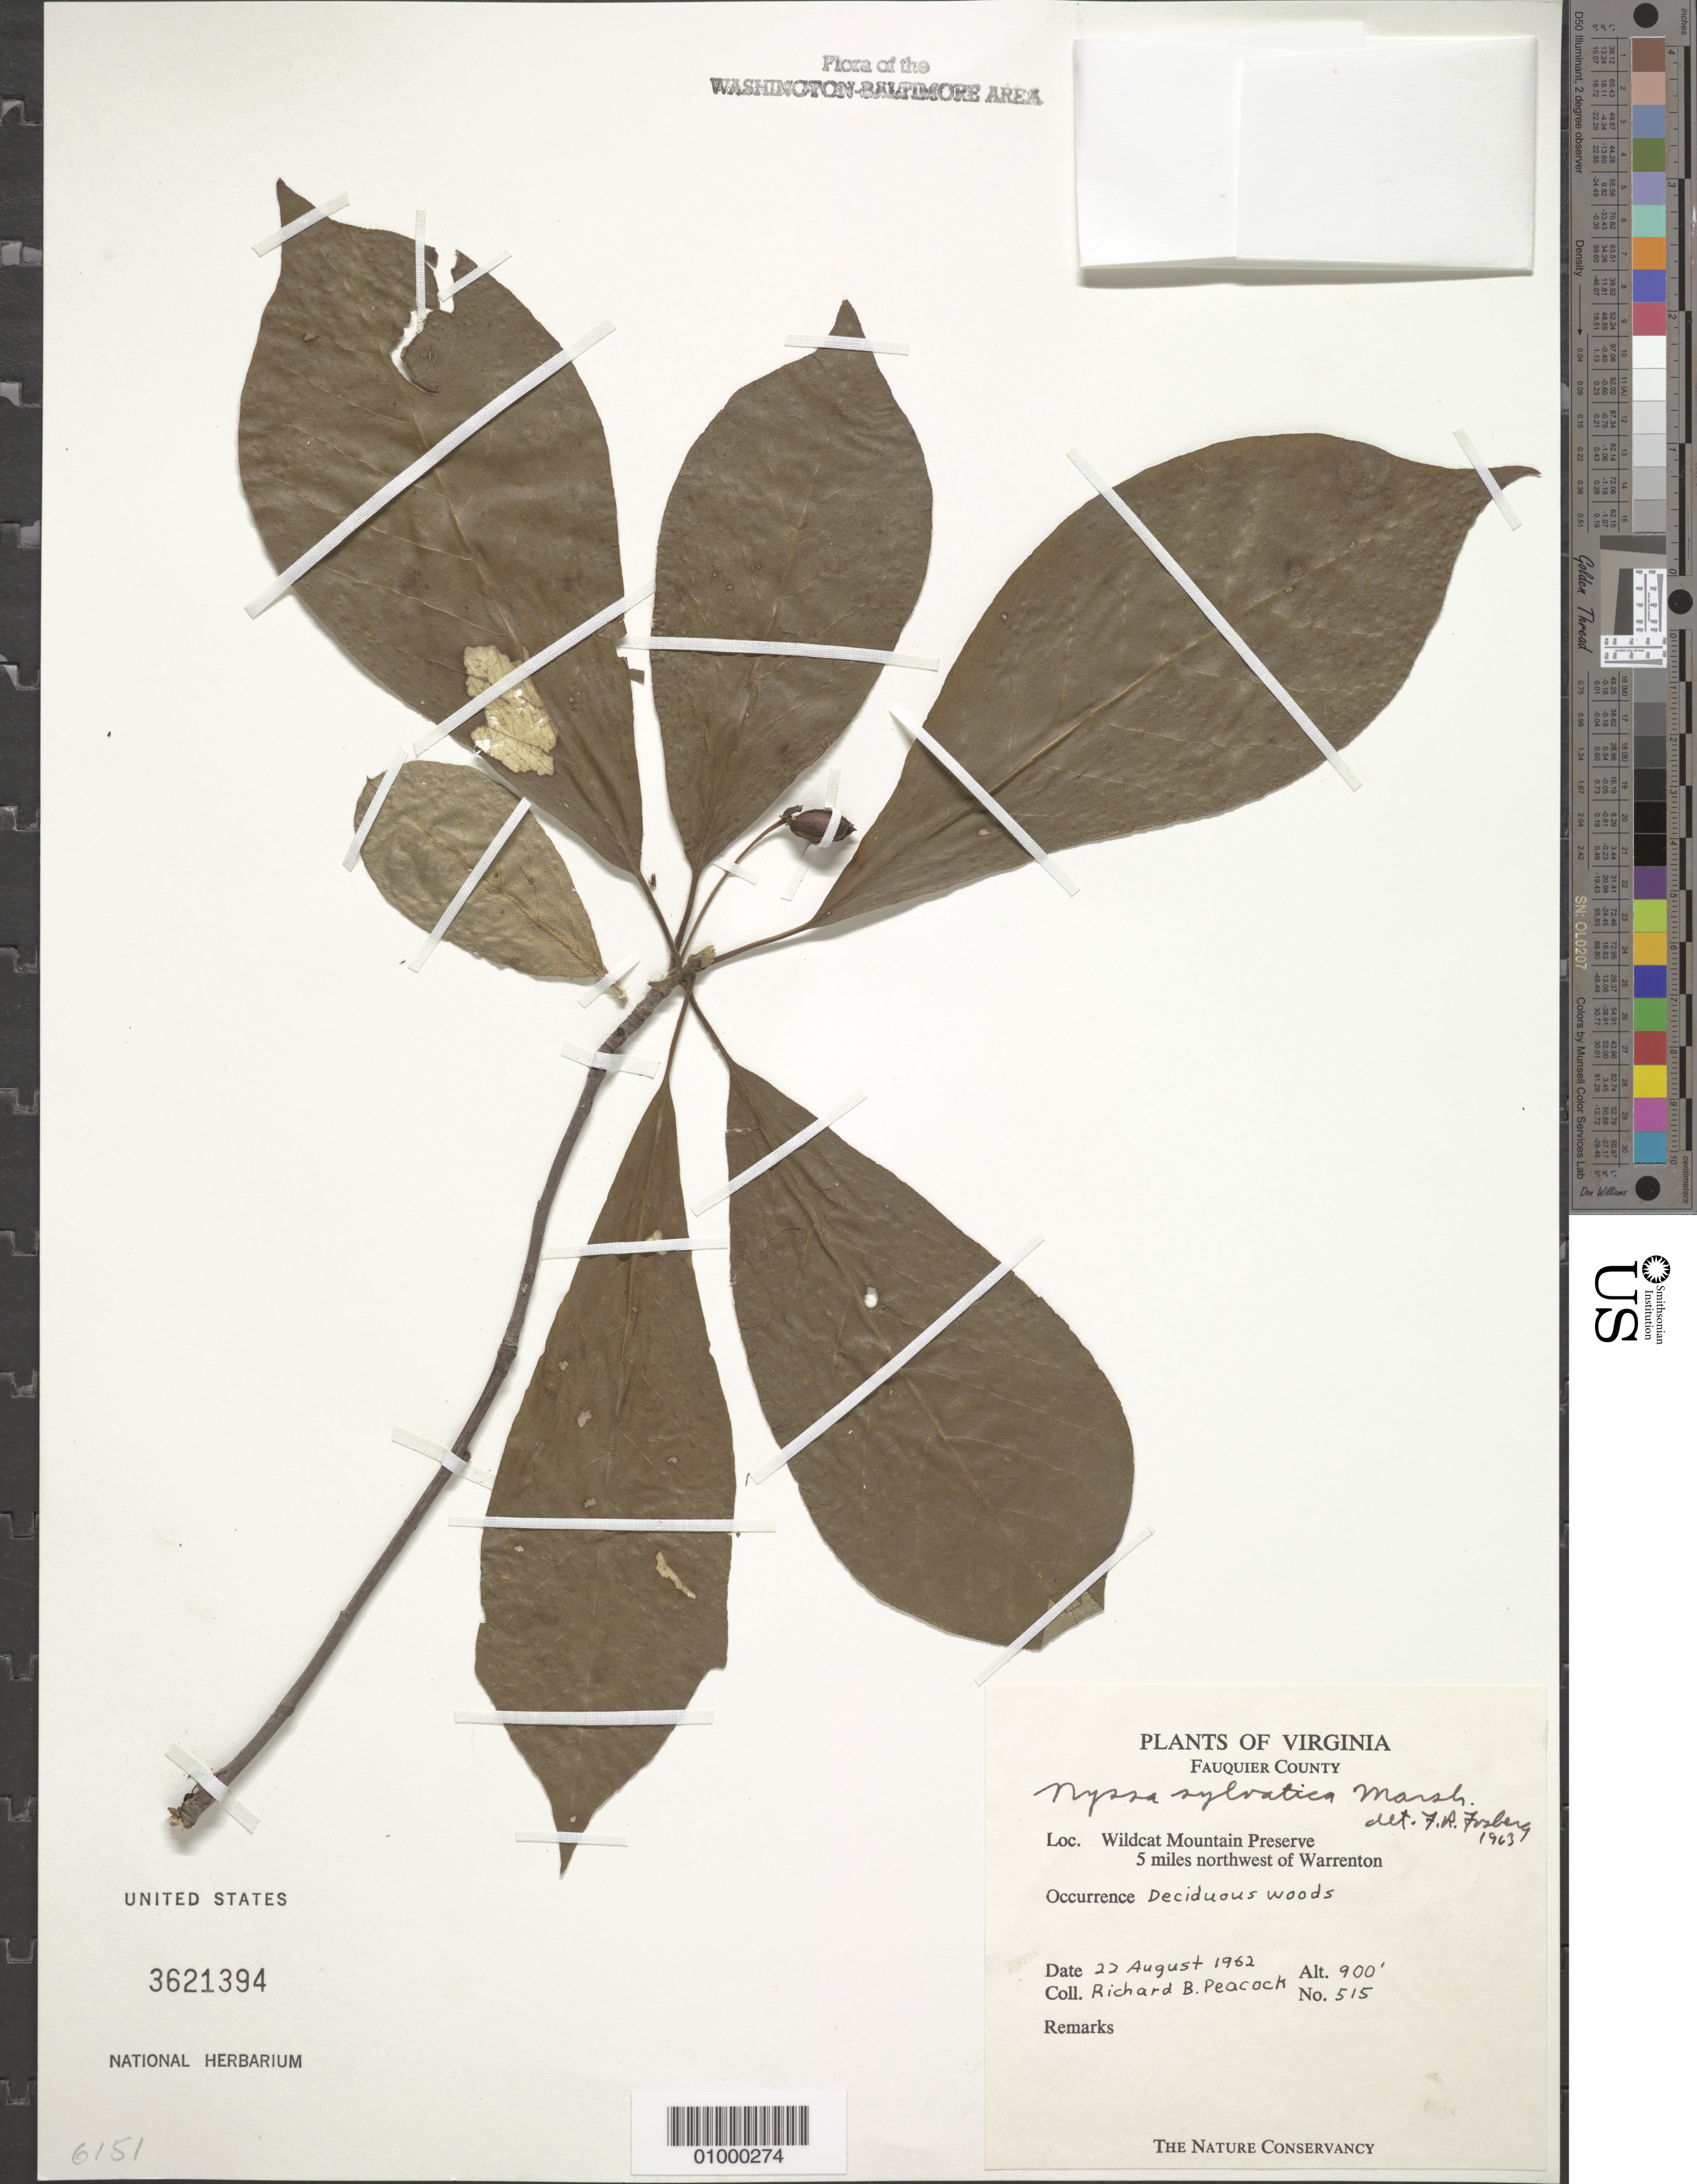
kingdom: Plantae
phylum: Tracheophyta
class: Magnoliopsida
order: Cornales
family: Nyssaceae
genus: Nyssa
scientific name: Nyssa sylvatica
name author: Marshall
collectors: R. Peacock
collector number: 515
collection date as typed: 22 Aug 1962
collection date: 1962-08-22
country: United States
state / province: Virginia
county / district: Fauquier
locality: Wildcat Mountain Preserve, 5 miles northwest of Warrenton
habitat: deciduous woods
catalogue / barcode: US 3621394